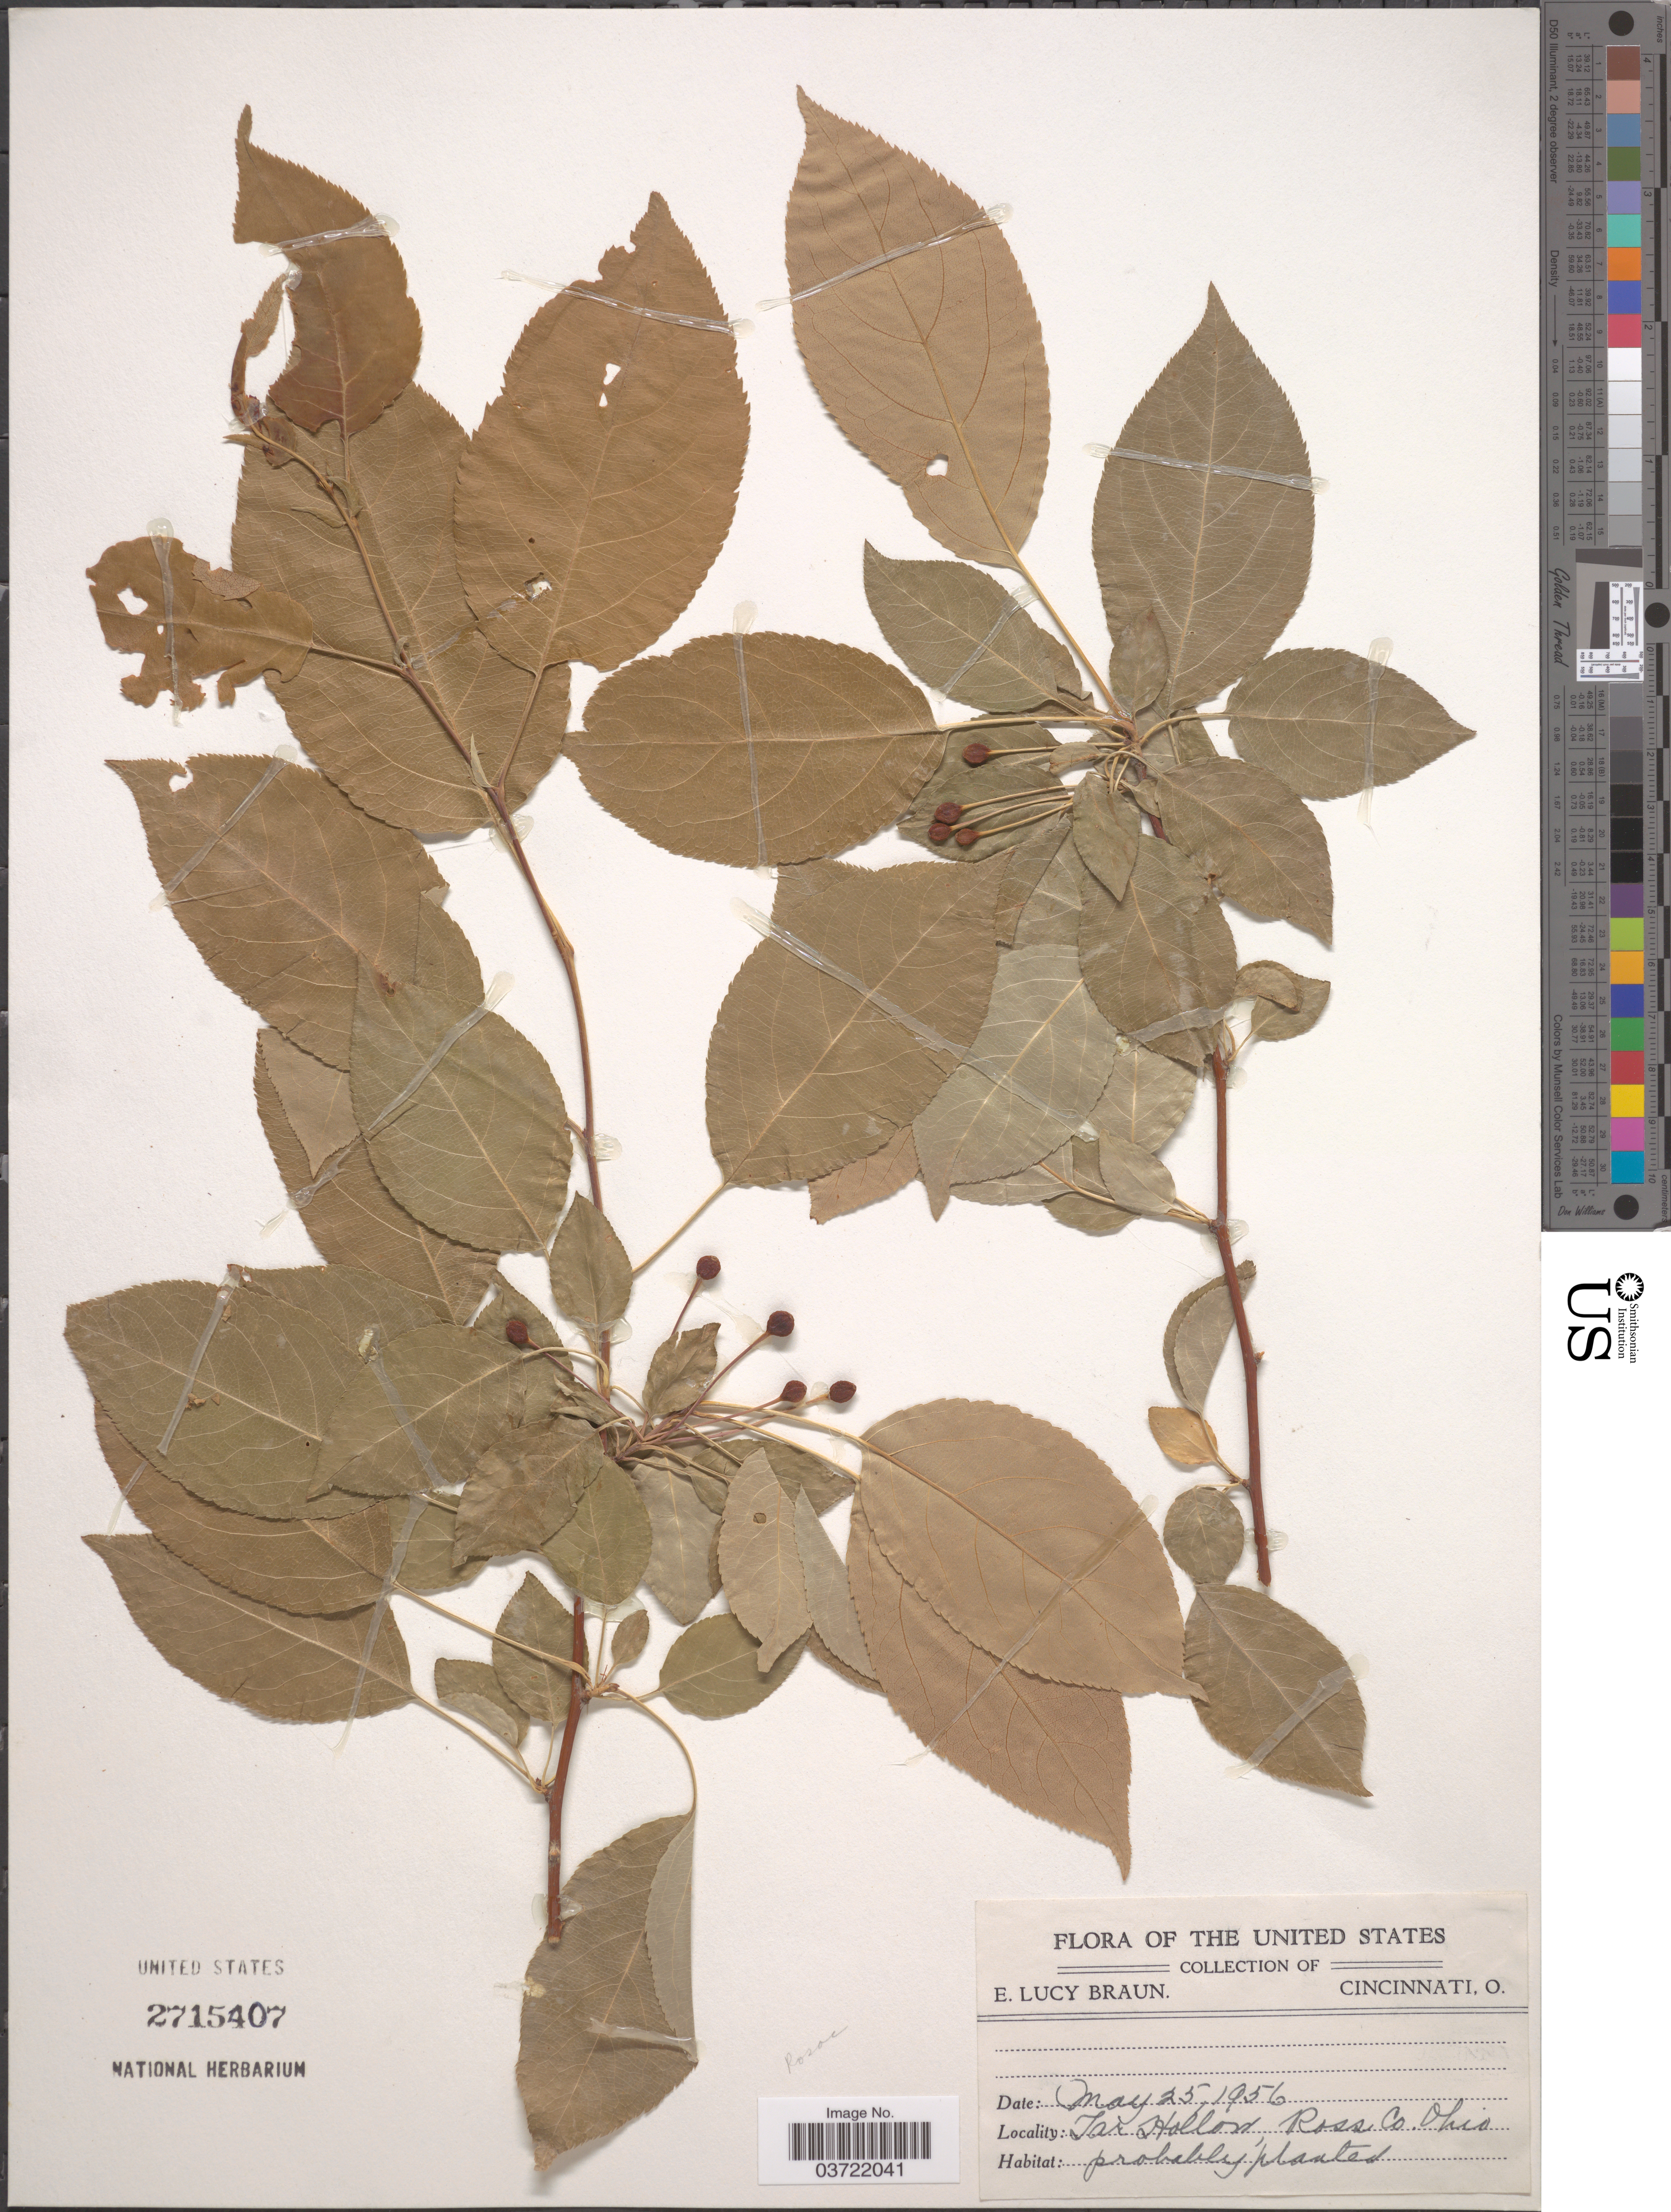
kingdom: Plantae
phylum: Tracheophyta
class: Magnoliopsida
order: Rosales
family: Rosaceae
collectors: E. L. Braun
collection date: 1956-05-25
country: United States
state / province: Ohio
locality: Tar Hollow, Ross Co.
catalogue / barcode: US 2715407